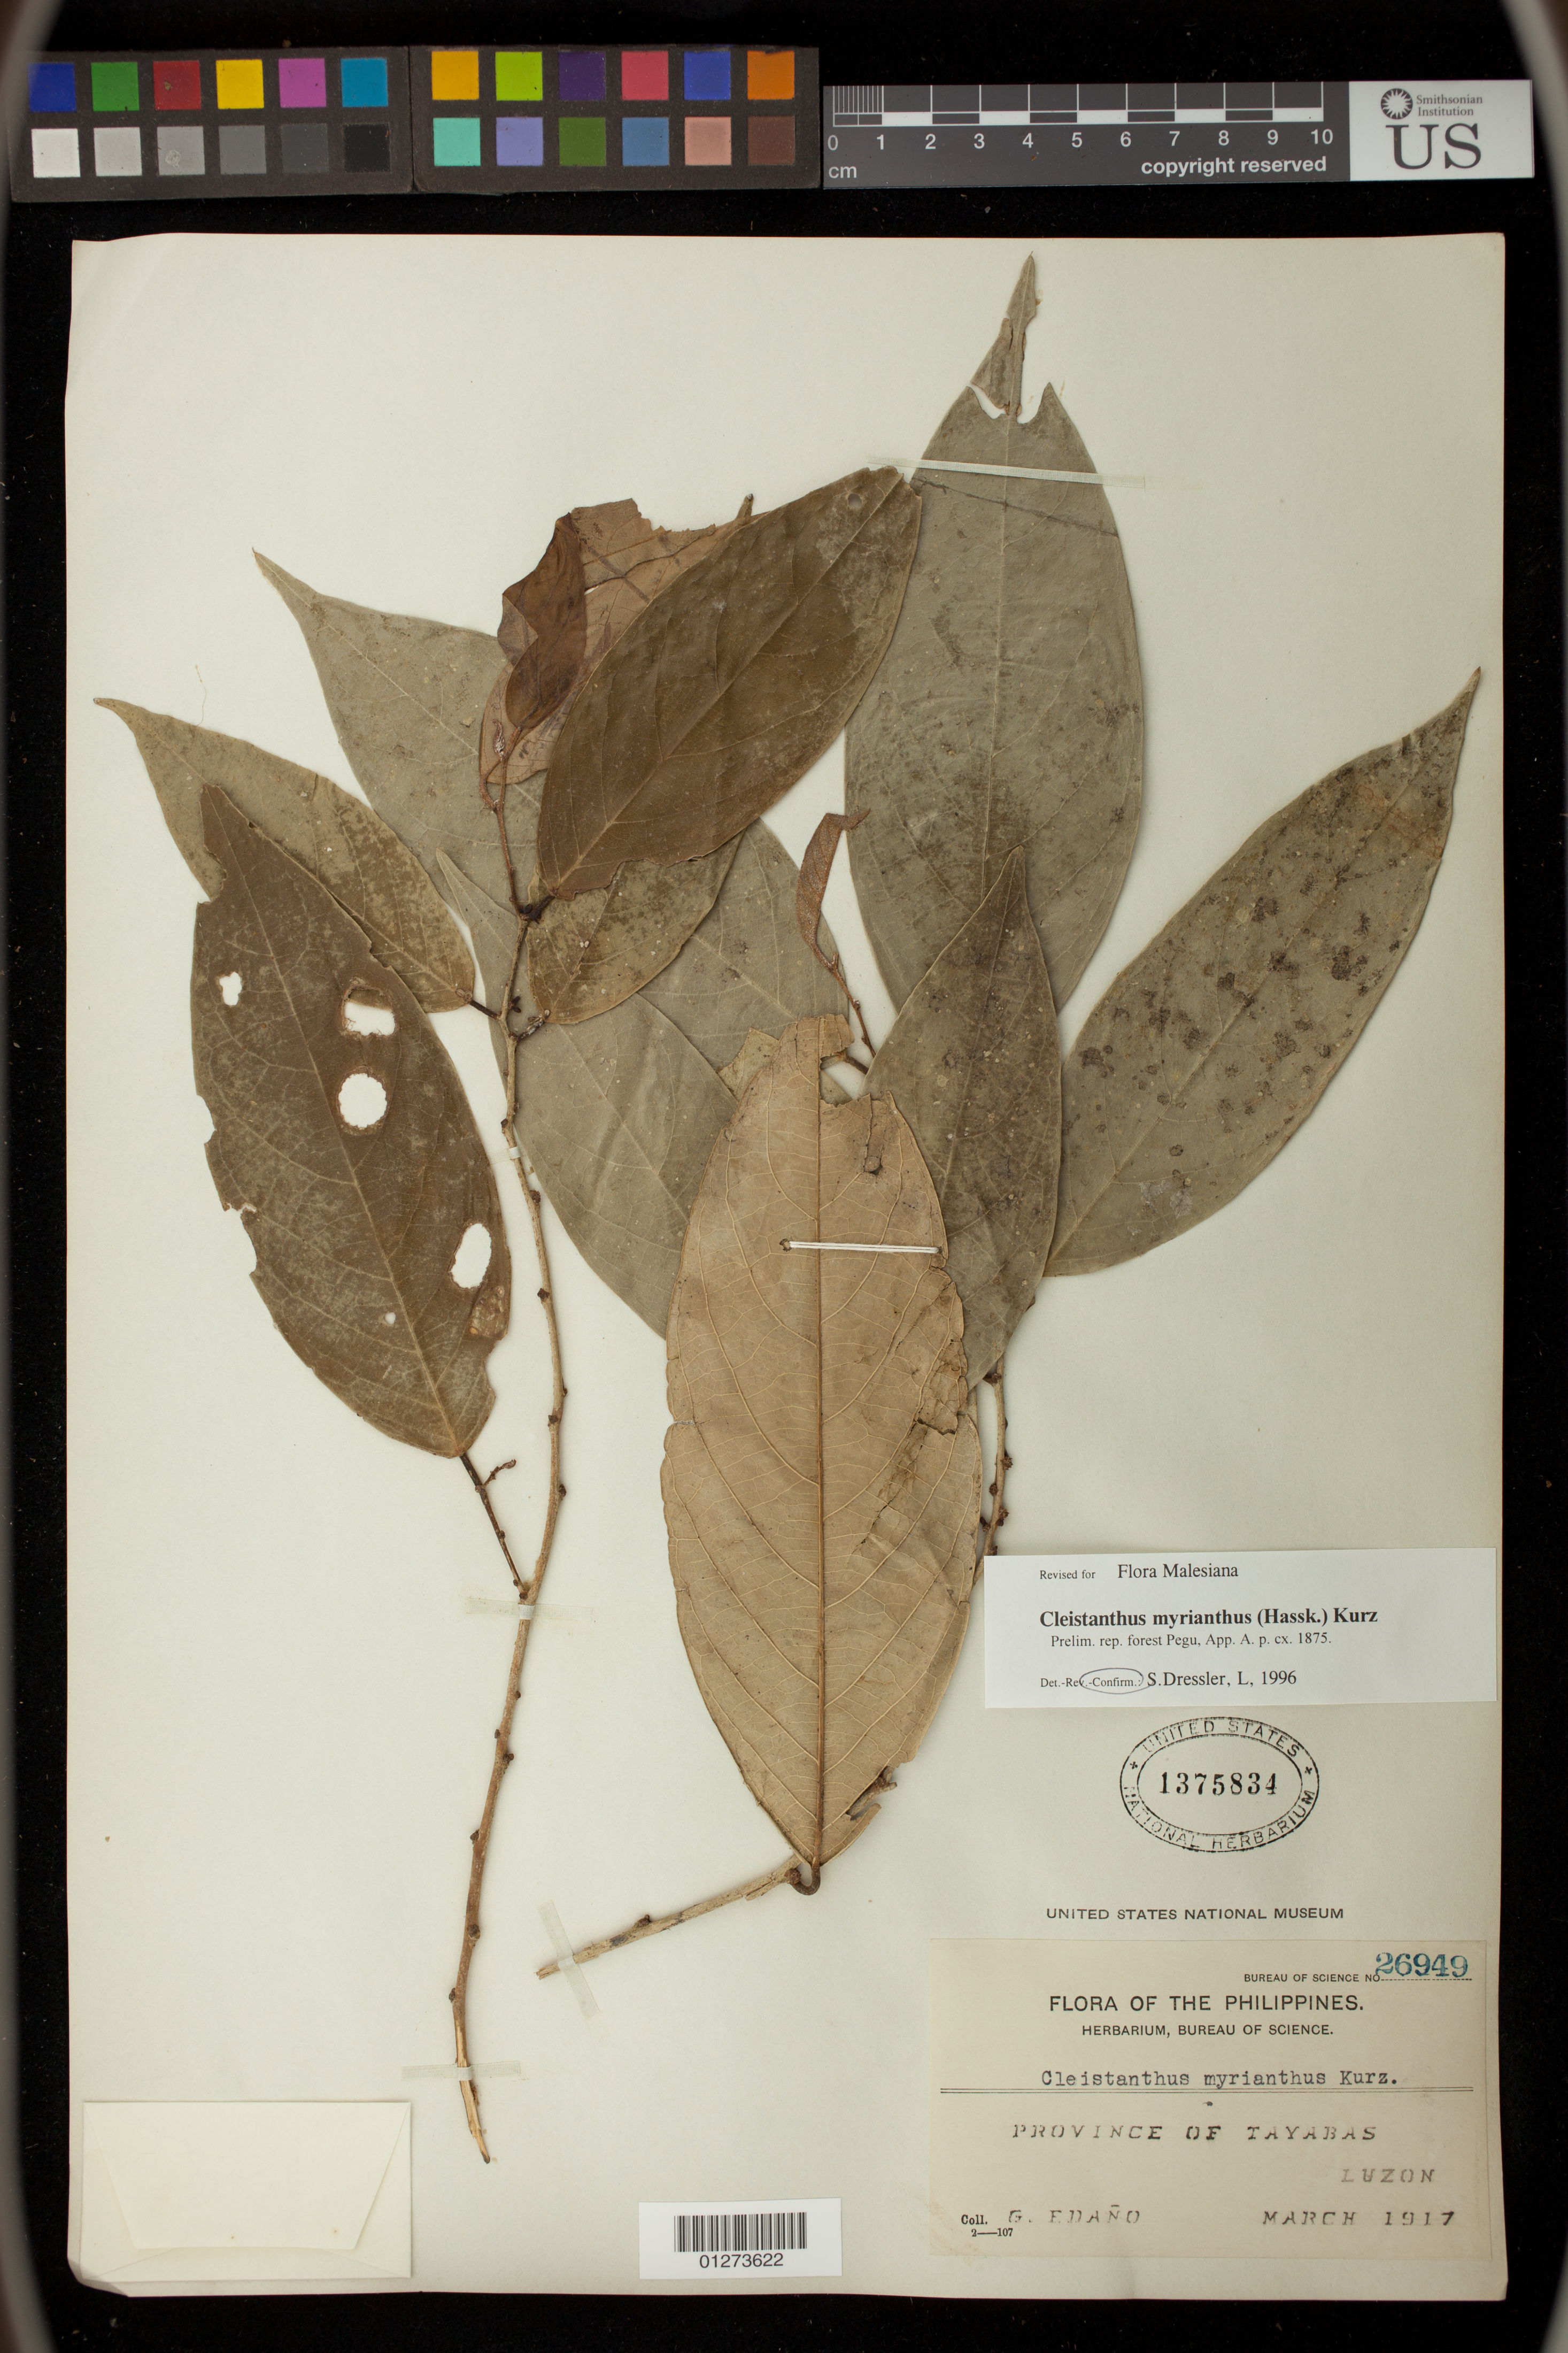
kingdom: Plantae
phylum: Tracheophyta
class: Magnoliopsida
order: Malpighiales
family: Phyllanthaceae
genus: Cleistanthus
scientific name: Cleistanthus myrianthus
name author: (Hassk.) Kurz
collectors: G. Edaño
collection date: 1917-03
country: Philippines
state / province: Calabarzon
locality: Province of Tayabas,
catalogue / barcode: US 1375834